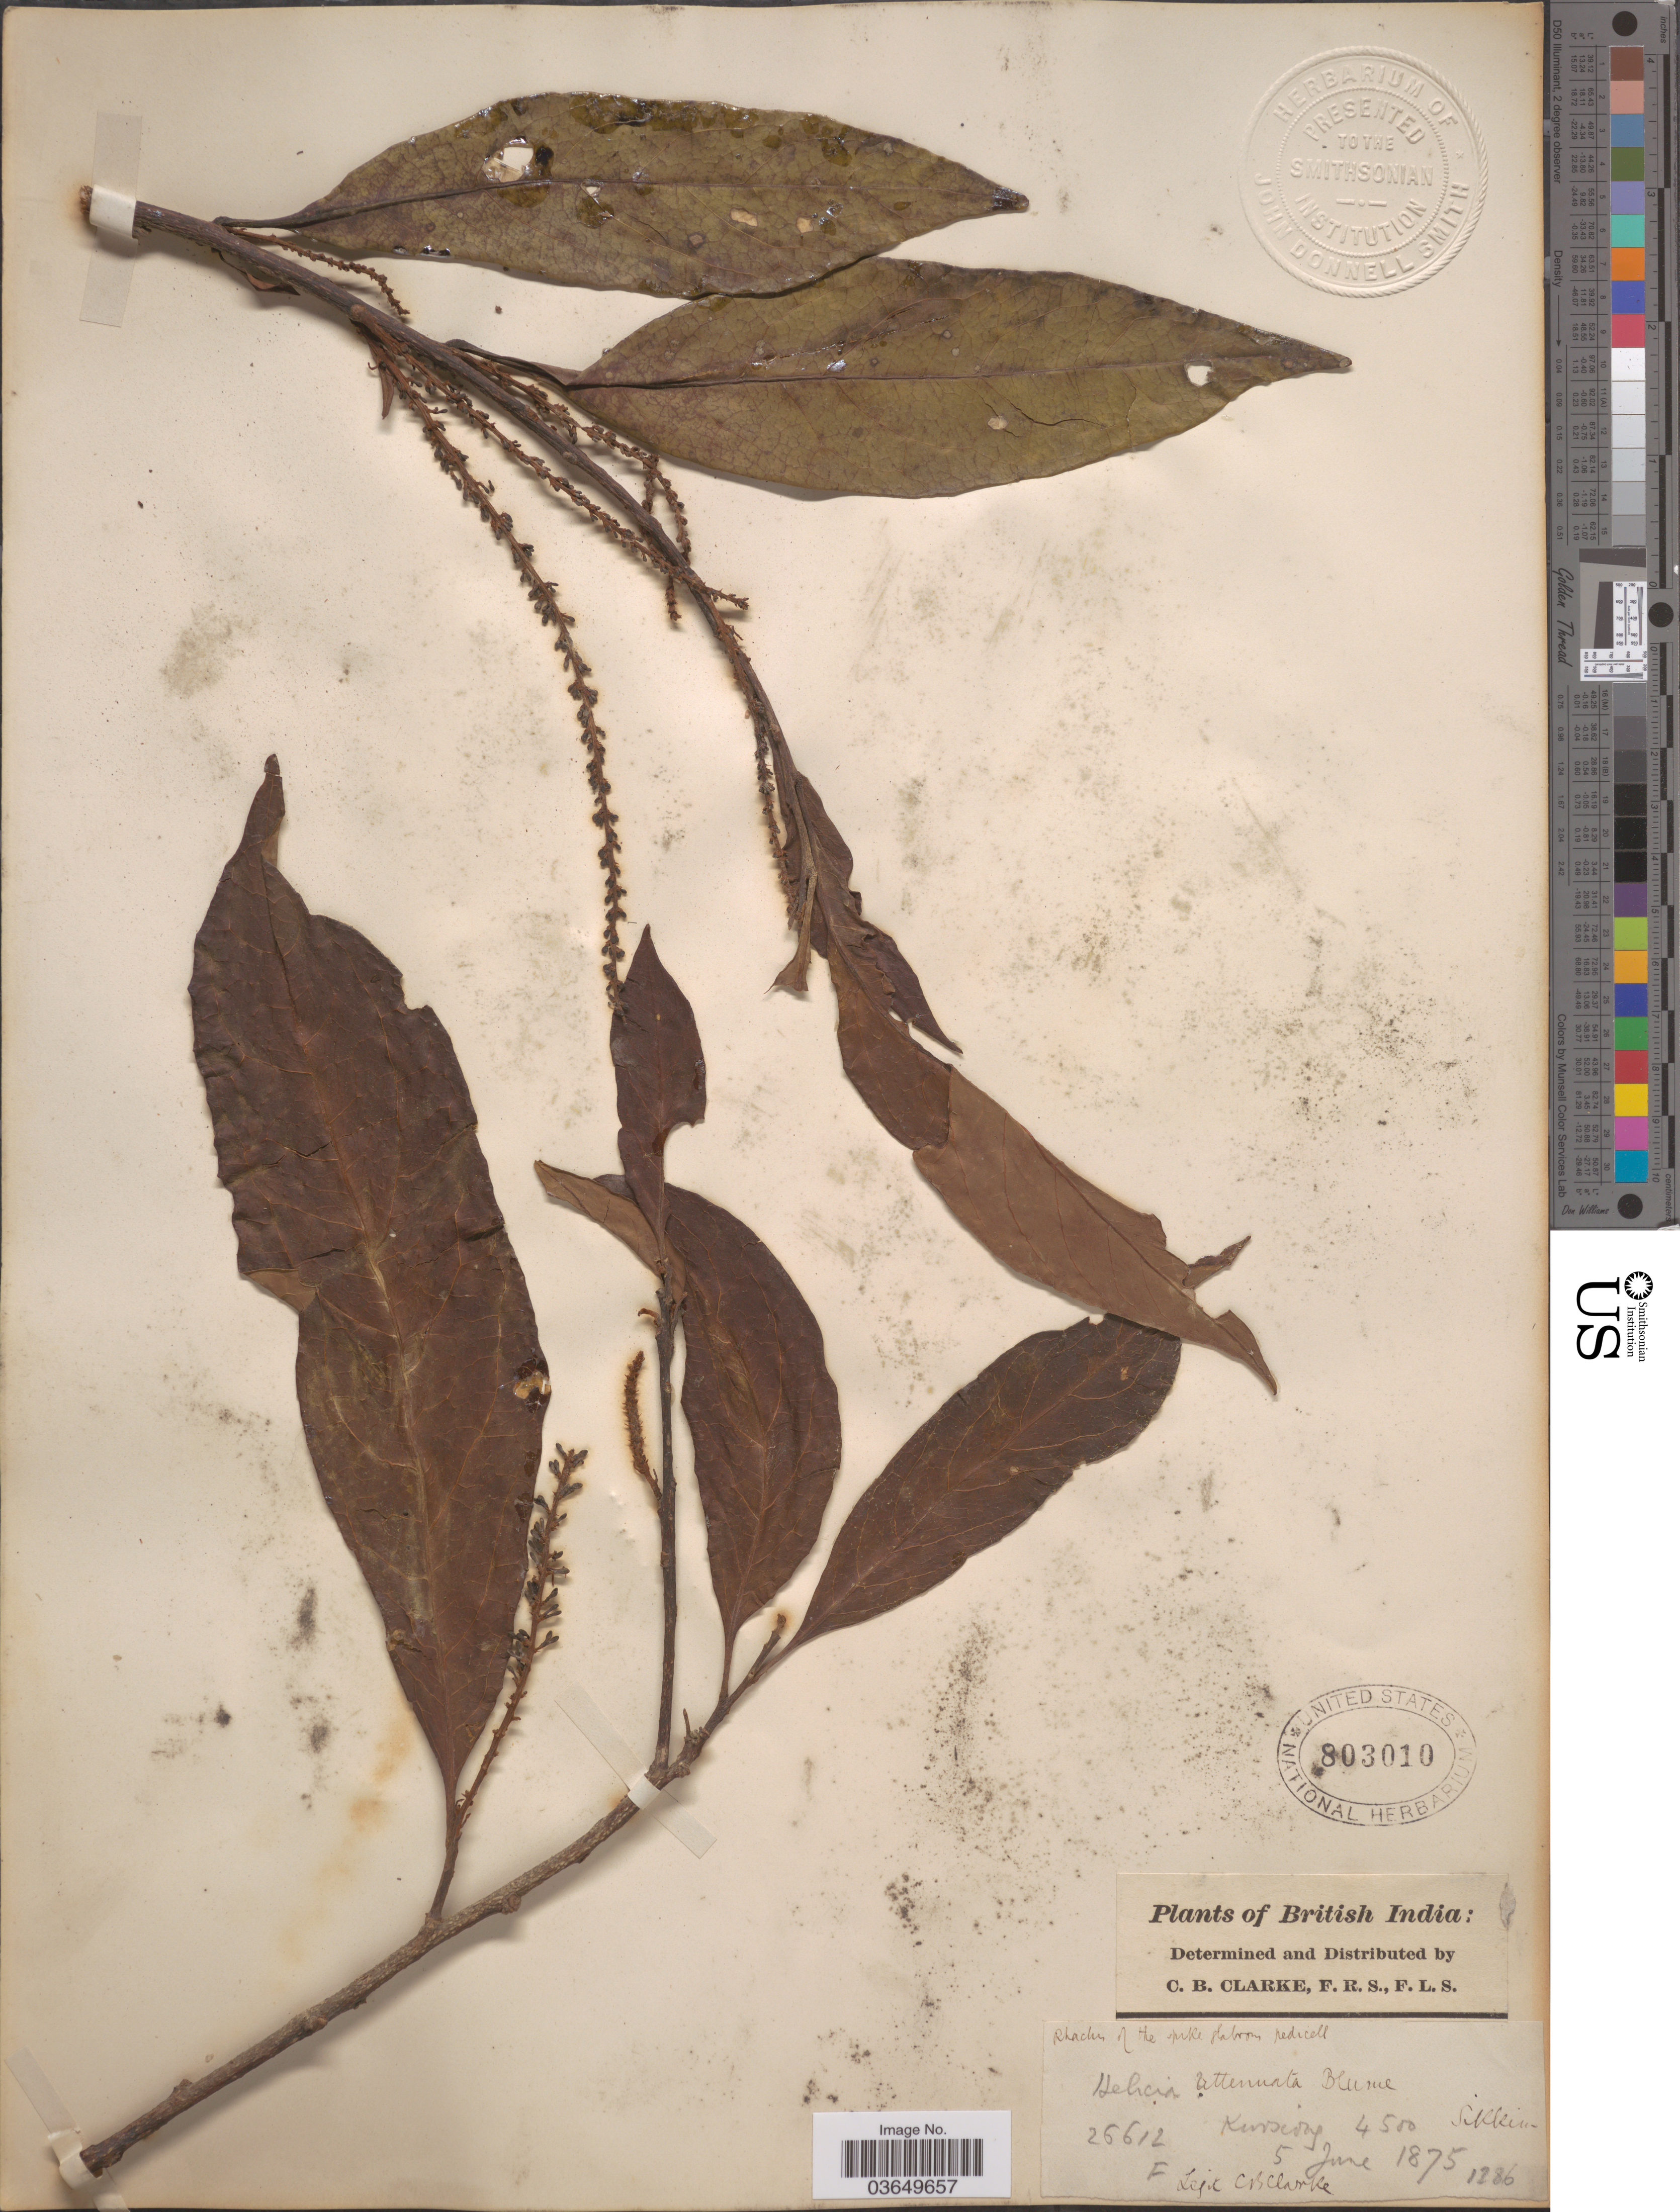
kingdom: Plantae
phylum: Tracheophyta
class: Magnoliopsida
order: Proteales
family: Proteaceae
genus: Helicia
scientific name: Helicia attenuata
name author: (Jack) Blume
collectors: C. B. Clarke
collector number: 26612F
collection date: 1875-06-05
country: India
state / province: Sikkim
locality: British India. Kursiong.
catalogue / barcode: US 803010